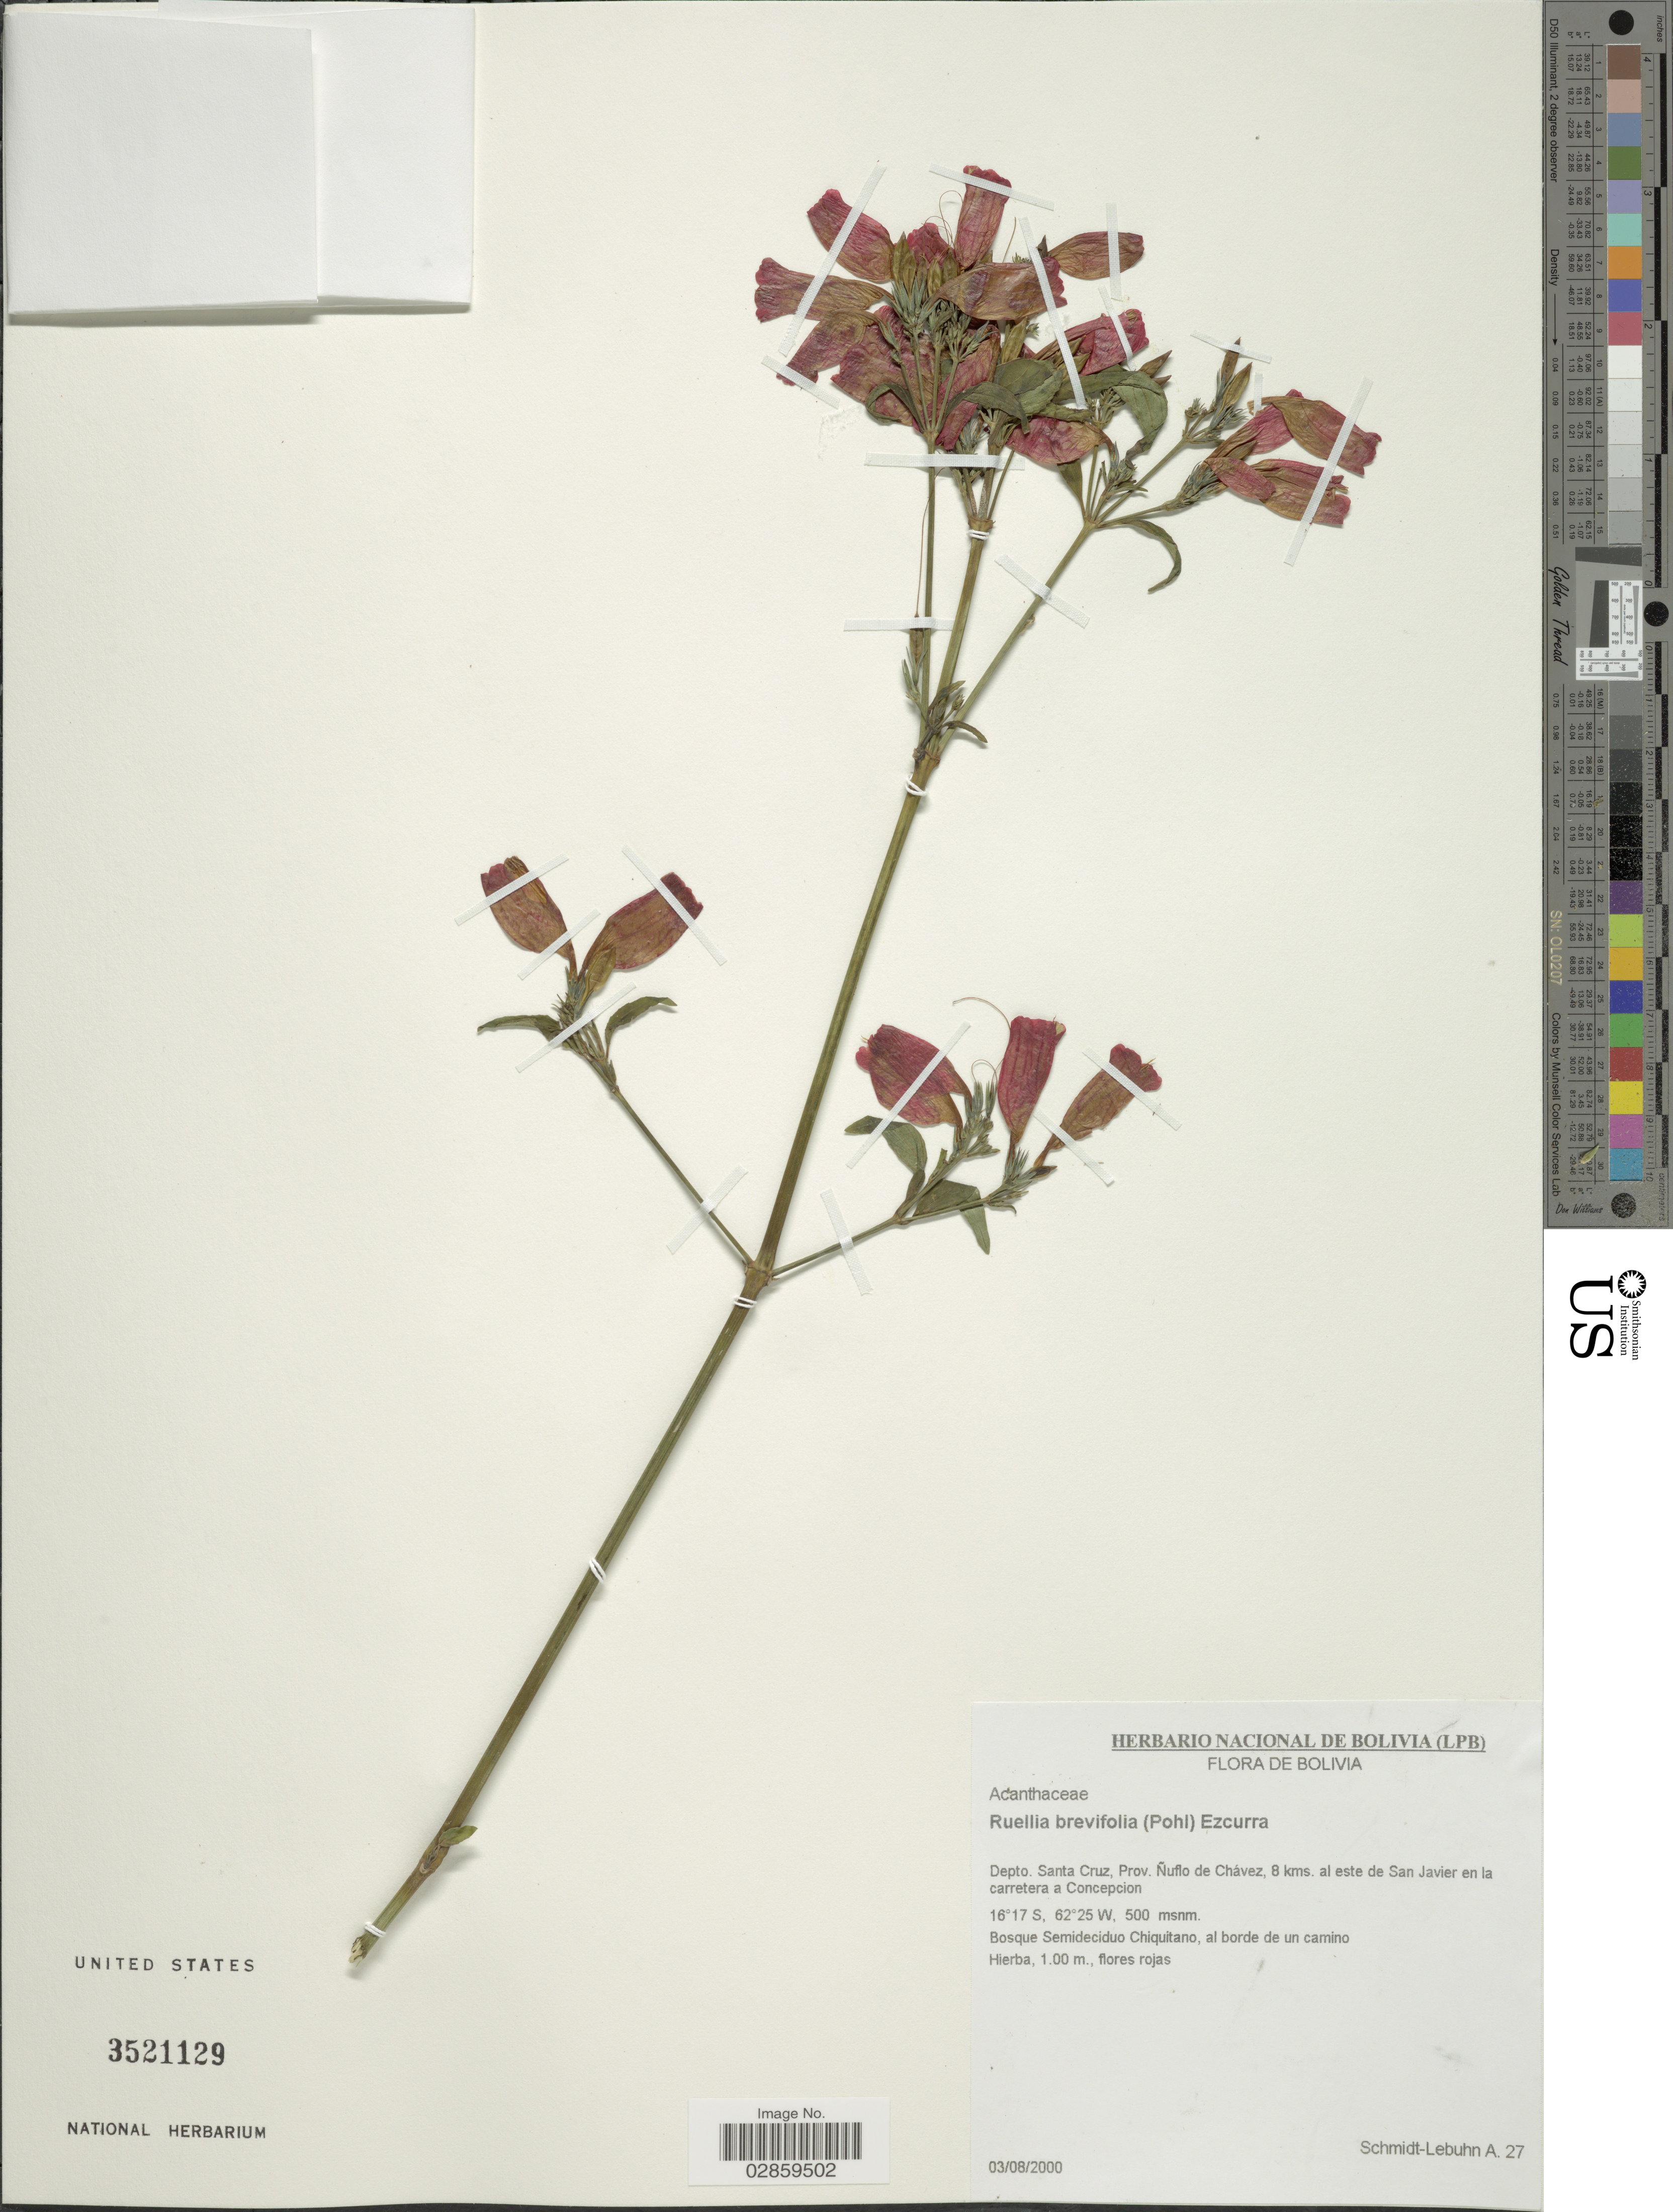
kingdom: Plantae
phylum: Tracheophyta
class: Magnoliopsida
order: Lamiales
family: Acanthaceae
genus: Ruellia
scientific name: Ruellia brevifolia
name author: (Pohl) C. Ezcurra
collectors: A. Schmidt-Lebuhn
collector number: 27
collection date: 2000-08-03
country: Bolivia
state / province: Santa Cruz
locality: Depto. Santa Cruz, Prov. Nuflo de Chávez, 8 kms. al este de San Javier en la carretera a Concepcion.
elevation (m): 500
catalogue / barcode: US 3521129